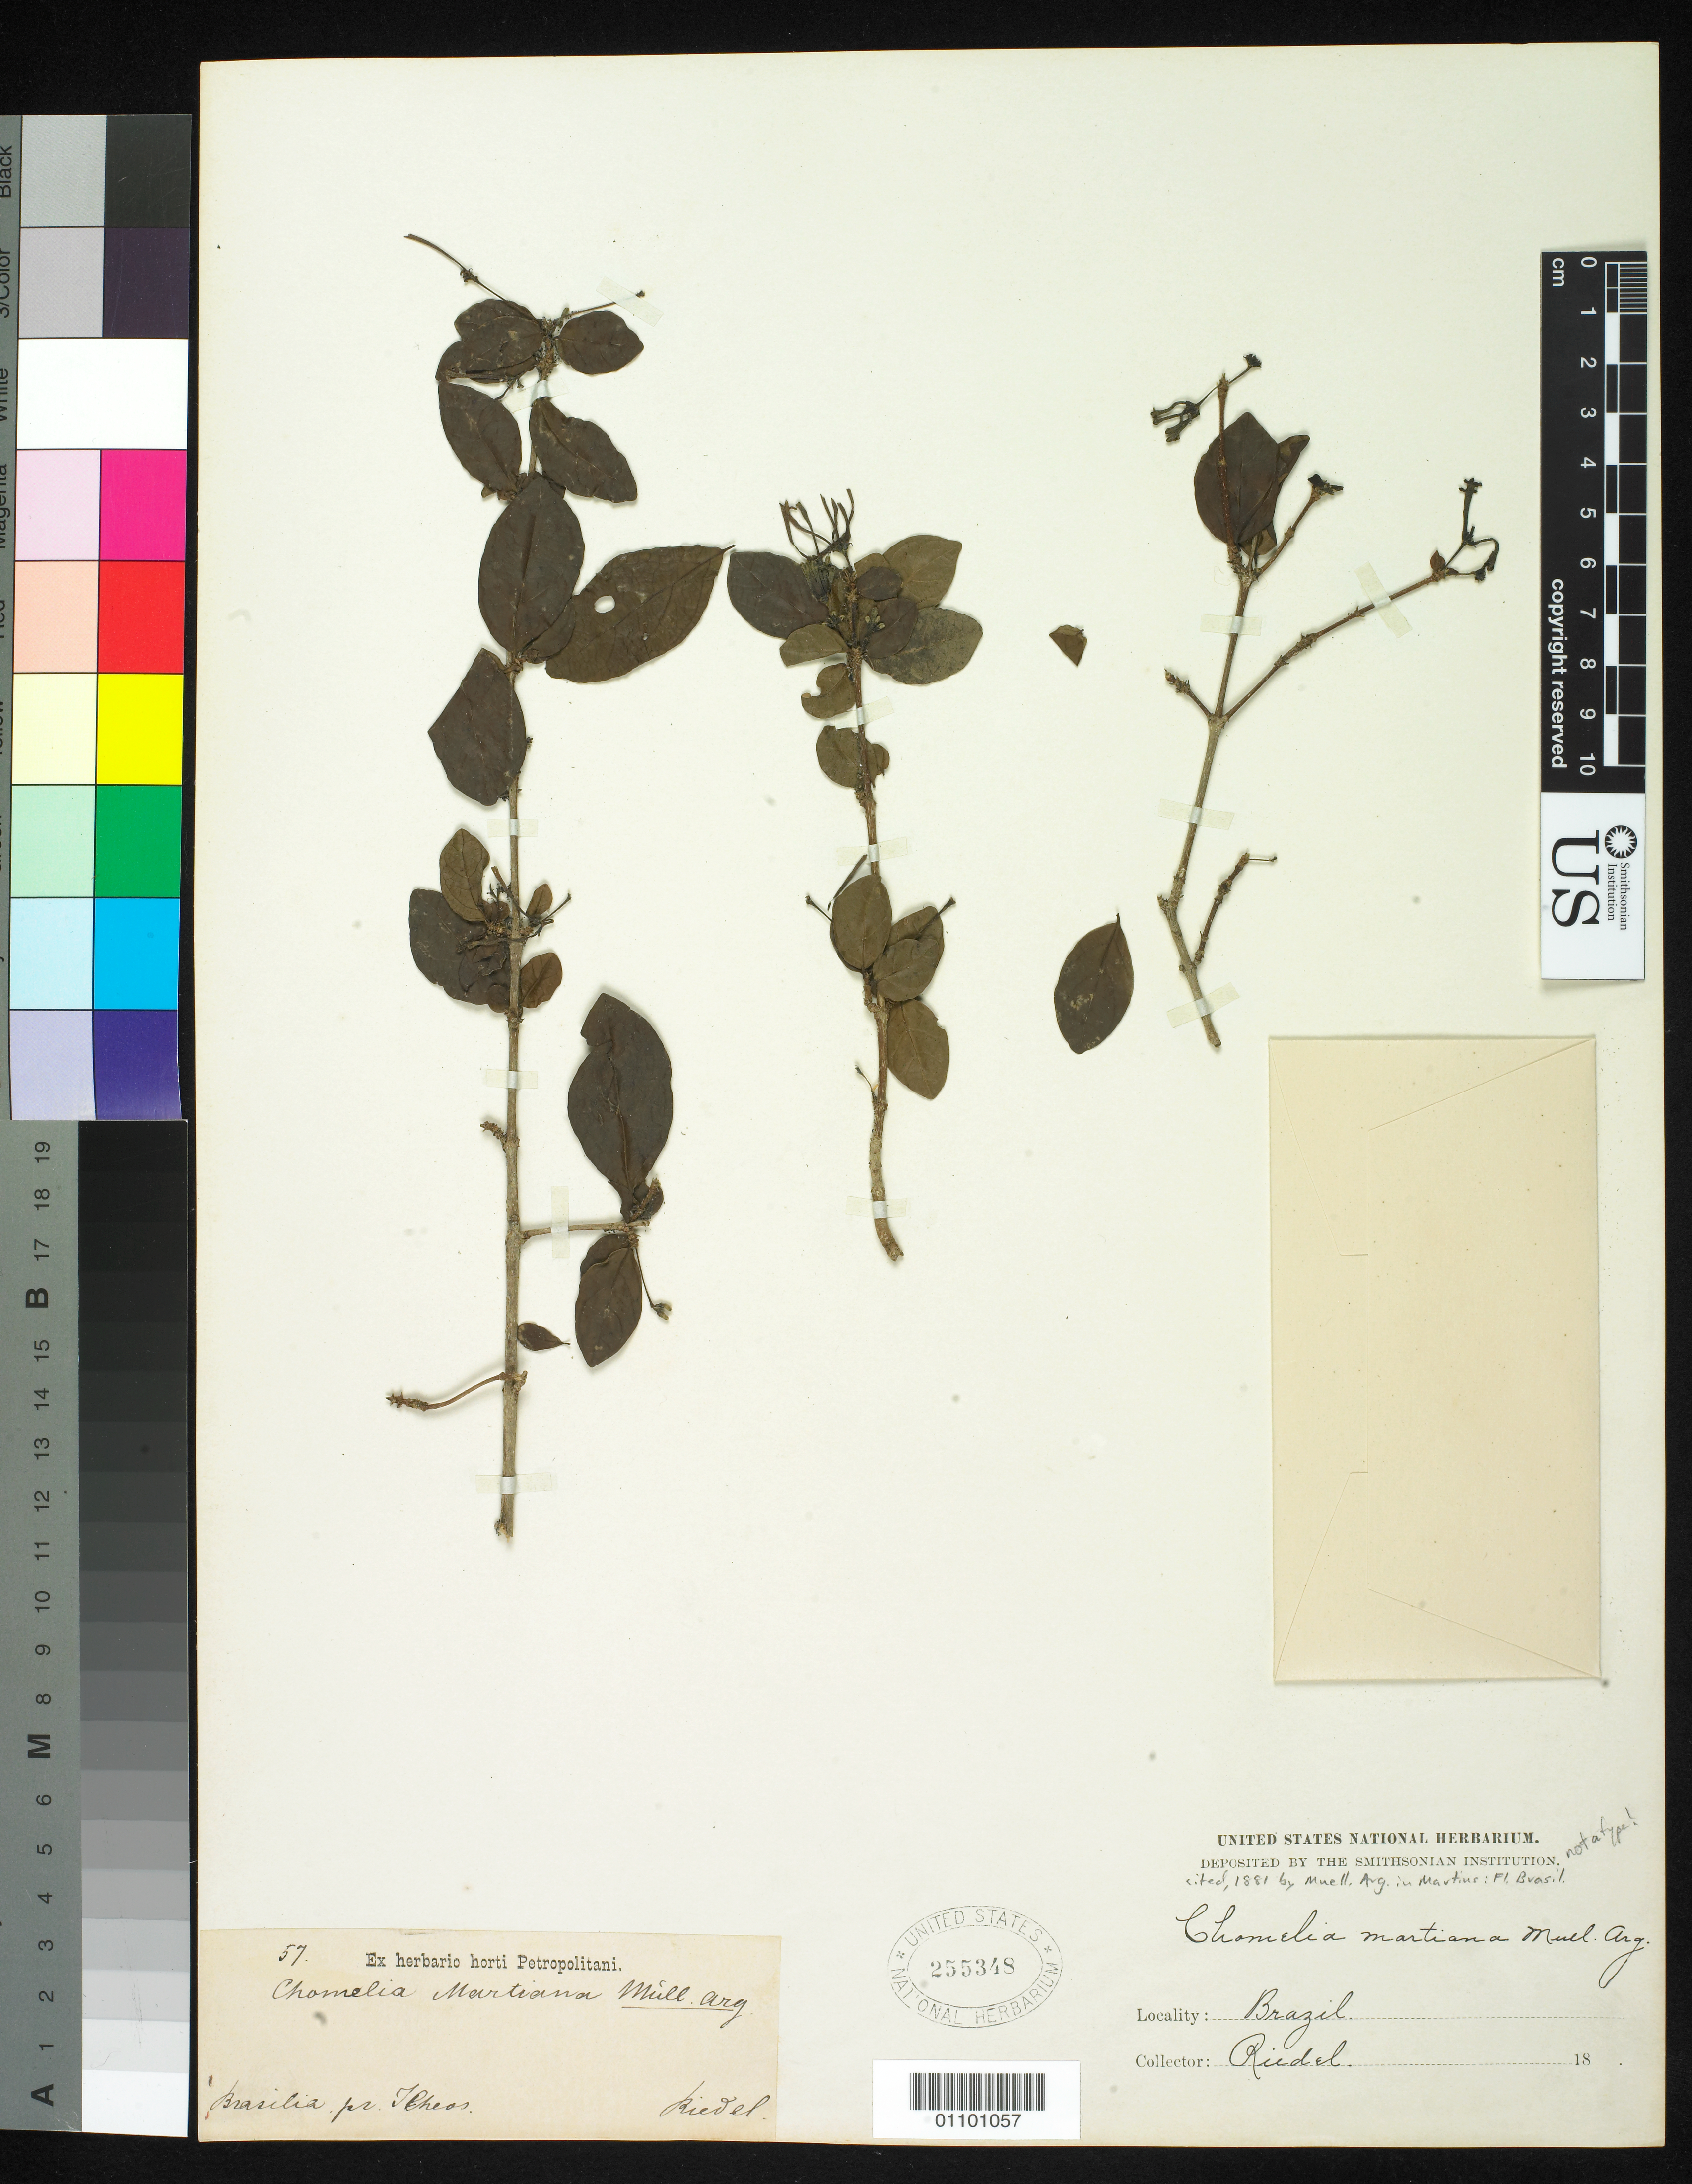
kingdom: Plantae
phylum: Tracheophyta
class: Magnoliopsida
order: Gentianales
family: Rubiaceae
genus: Chomelia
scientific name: Chomelia martiana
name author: Müll. Arg.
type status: Possible Syntype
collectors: L. Riedel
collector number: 57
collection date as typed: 18--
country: Brazil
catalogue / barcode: US 255348